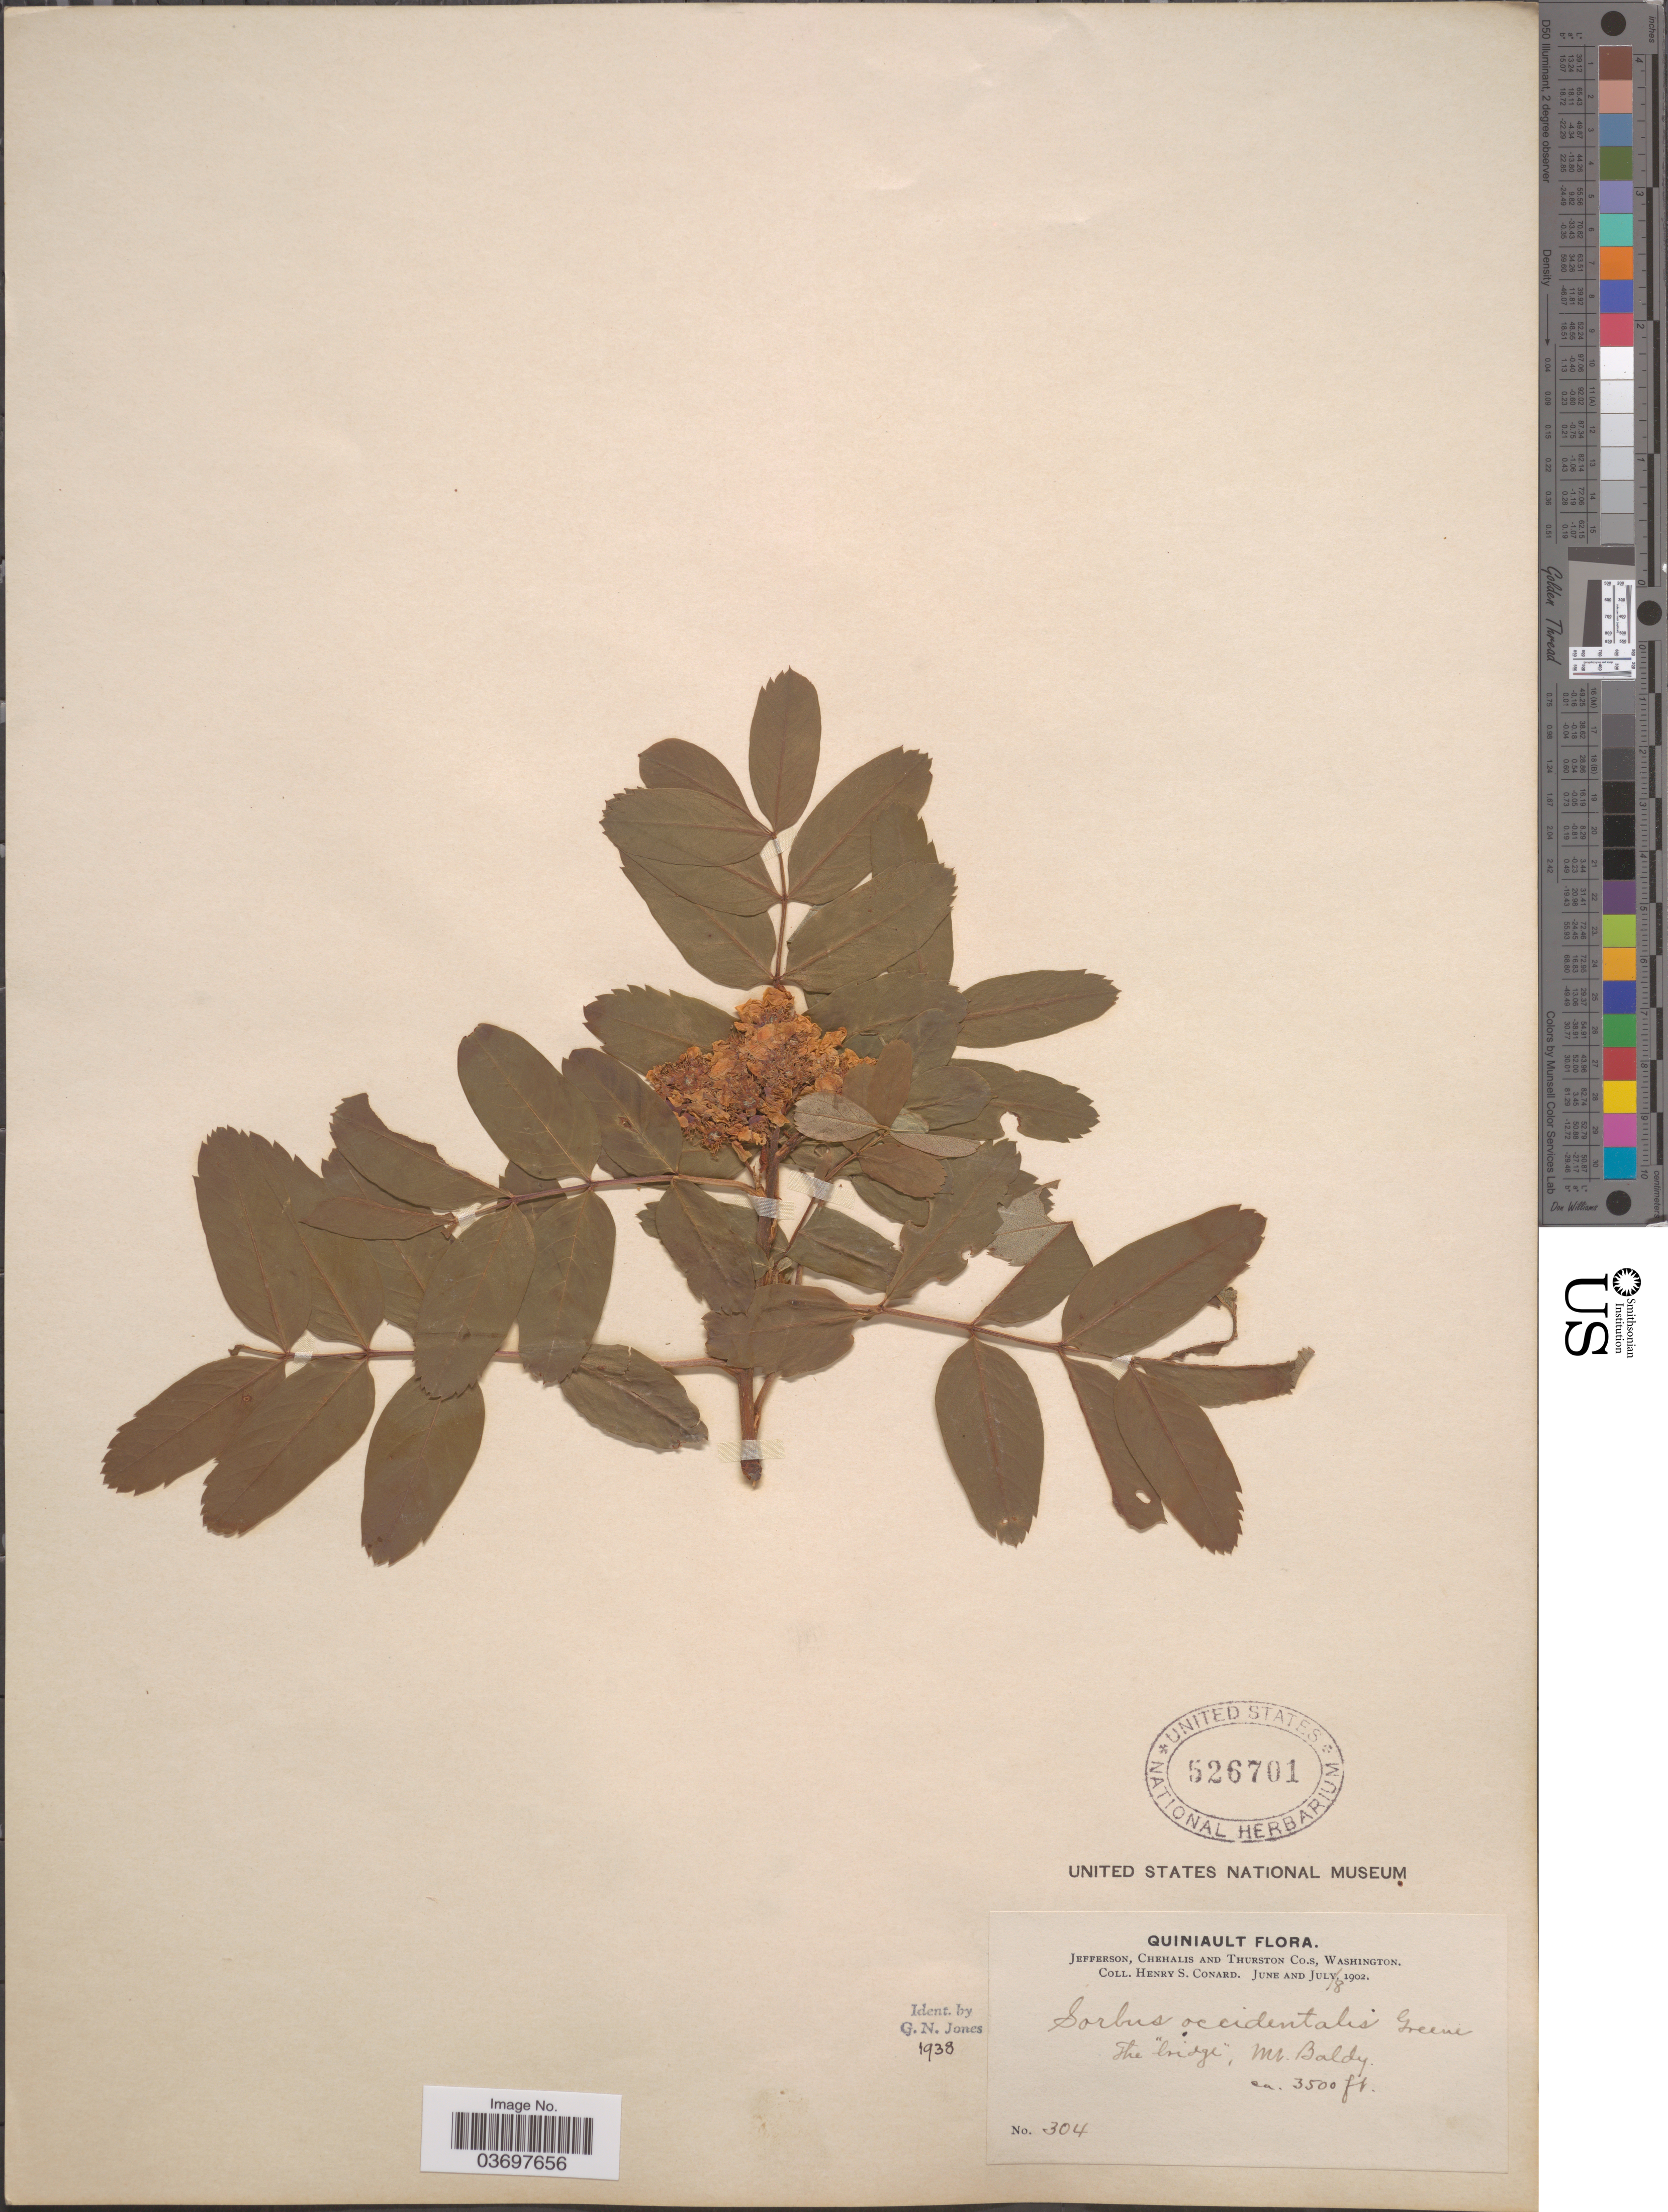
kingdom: Plantae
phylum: Tracheophyta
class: Magnoliopsida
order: Rosales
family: Rosaceae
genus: Sorbus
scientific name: Sorbus pumila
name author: Raf.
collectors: H. S. Conard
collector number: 304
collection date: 1902-07-18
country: United States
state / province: Washington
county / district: Thurston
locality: Quiniault. Jefferson, Chehalis and Thurston Co.s. The 'bridge', Mt. Baldy.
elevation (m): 1067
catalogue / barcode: US 526701